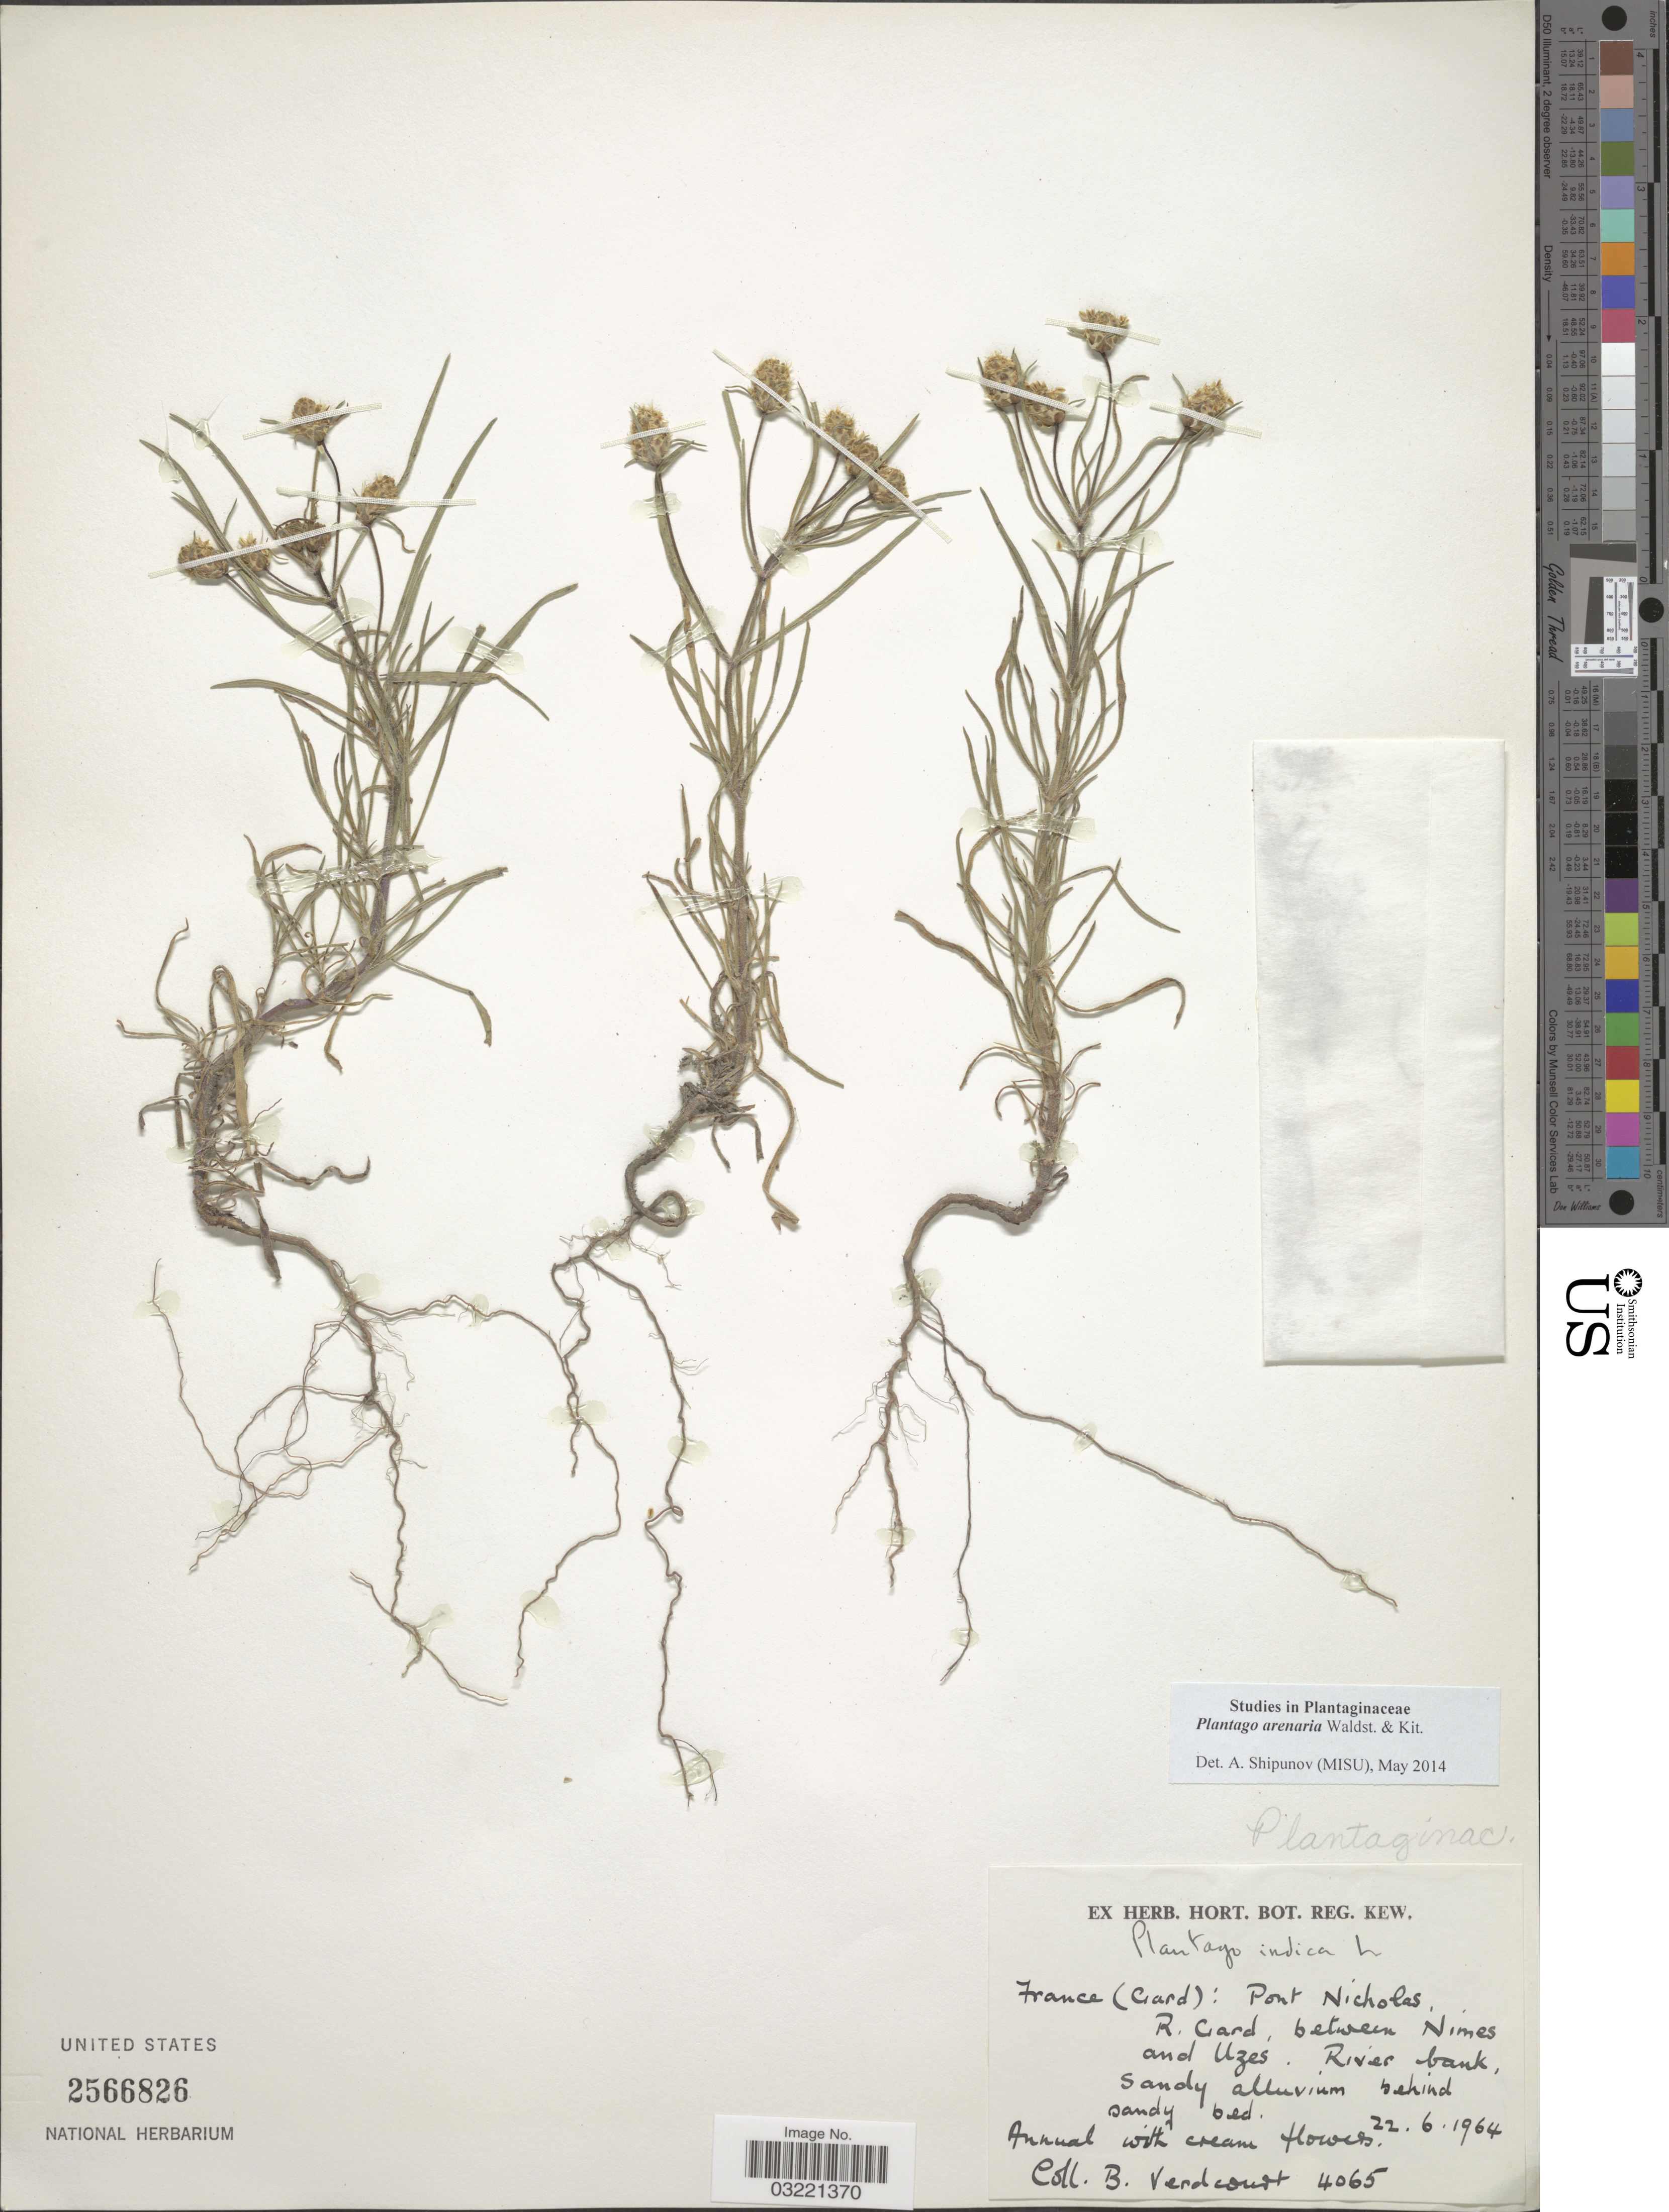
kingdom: Plantae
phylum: Tracheophyta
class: Magnoliopsida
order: Lamiales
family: Plantaginaceae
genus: Plantago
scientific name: Plantago arenaria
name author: Waldst. & Kit.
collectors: B. Verdcourt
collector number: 4065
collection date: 1964-06-22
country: France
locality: France (Gard): Pont Nicholes. R. Gard. between Nimes and Uzes.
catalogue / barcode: US 2566826